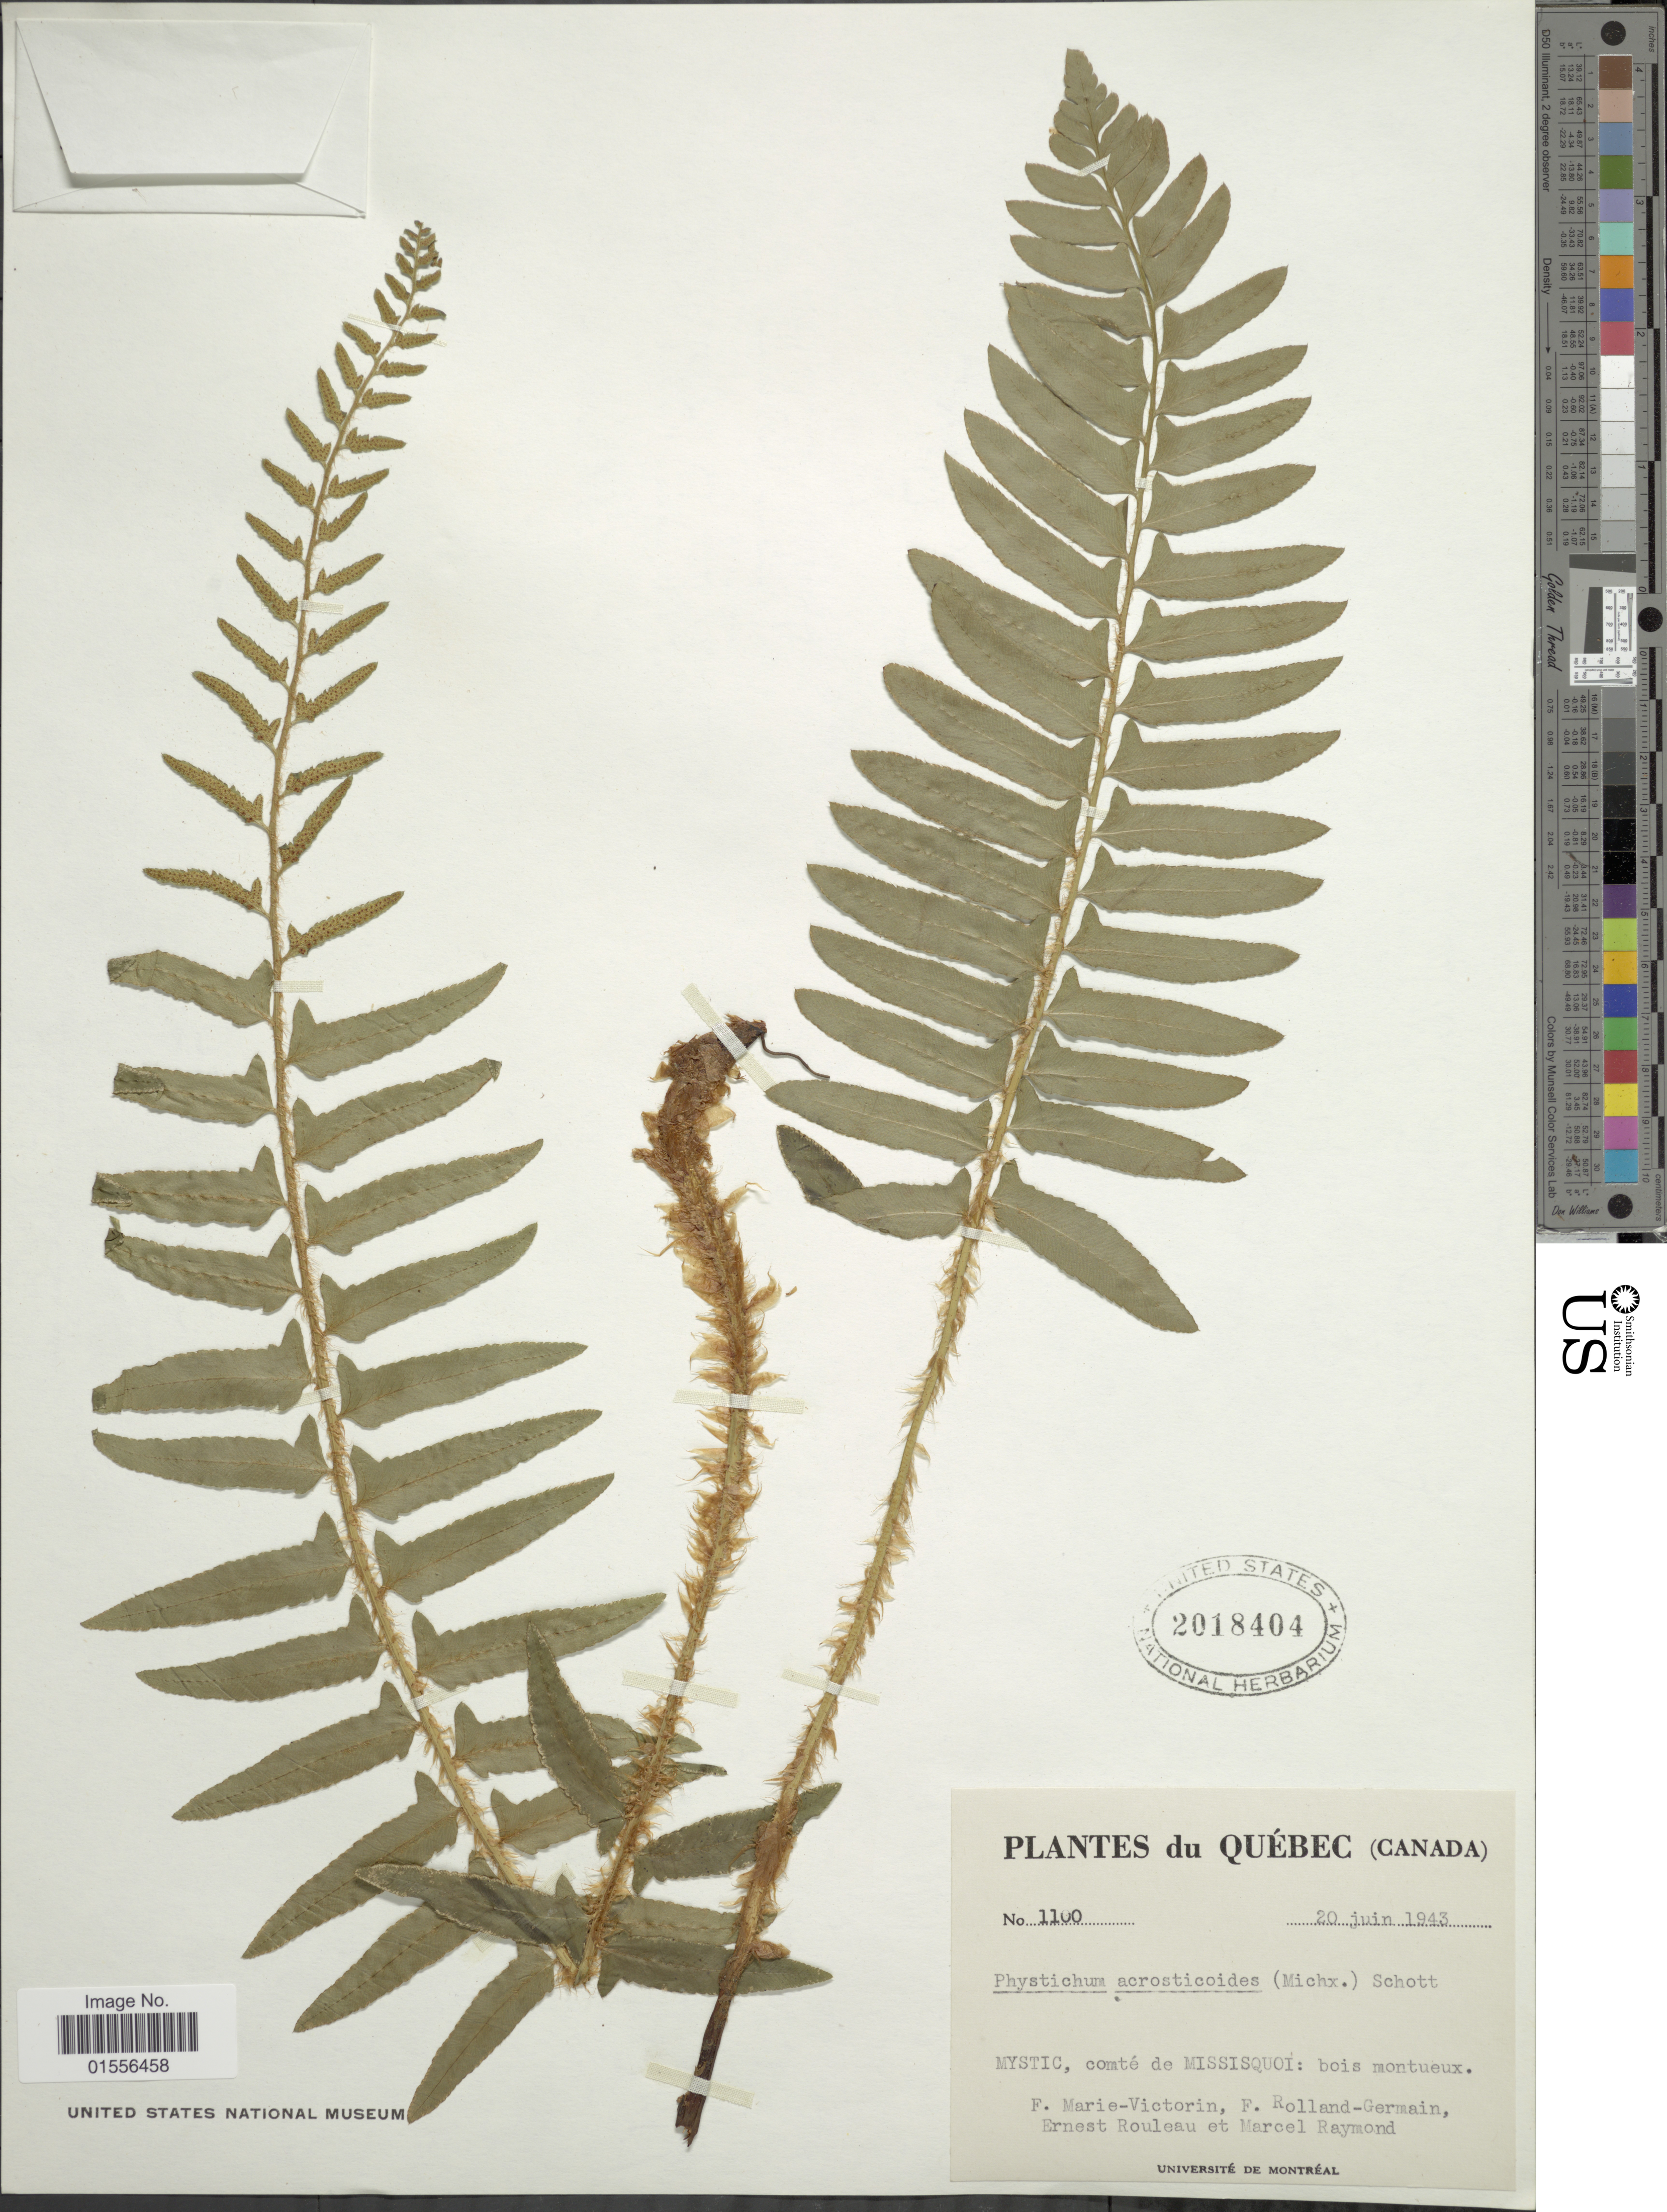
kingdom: Plantae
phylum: Tracheophyta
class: Polypodiopsida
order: Polypodiales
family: Dryopteridaceae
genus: Polystichum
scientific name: Polystichum acrostichoides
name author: (Michx.) Schott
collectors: Fr. Marie-Victorin, Rolland-Germain, J. Rouleau & M. Raymond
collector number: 1100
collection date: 1943-06-20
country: Canada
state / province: Quebec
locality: Mystic, comté de Missisquoi:bois montueux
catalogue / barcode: US 2018404